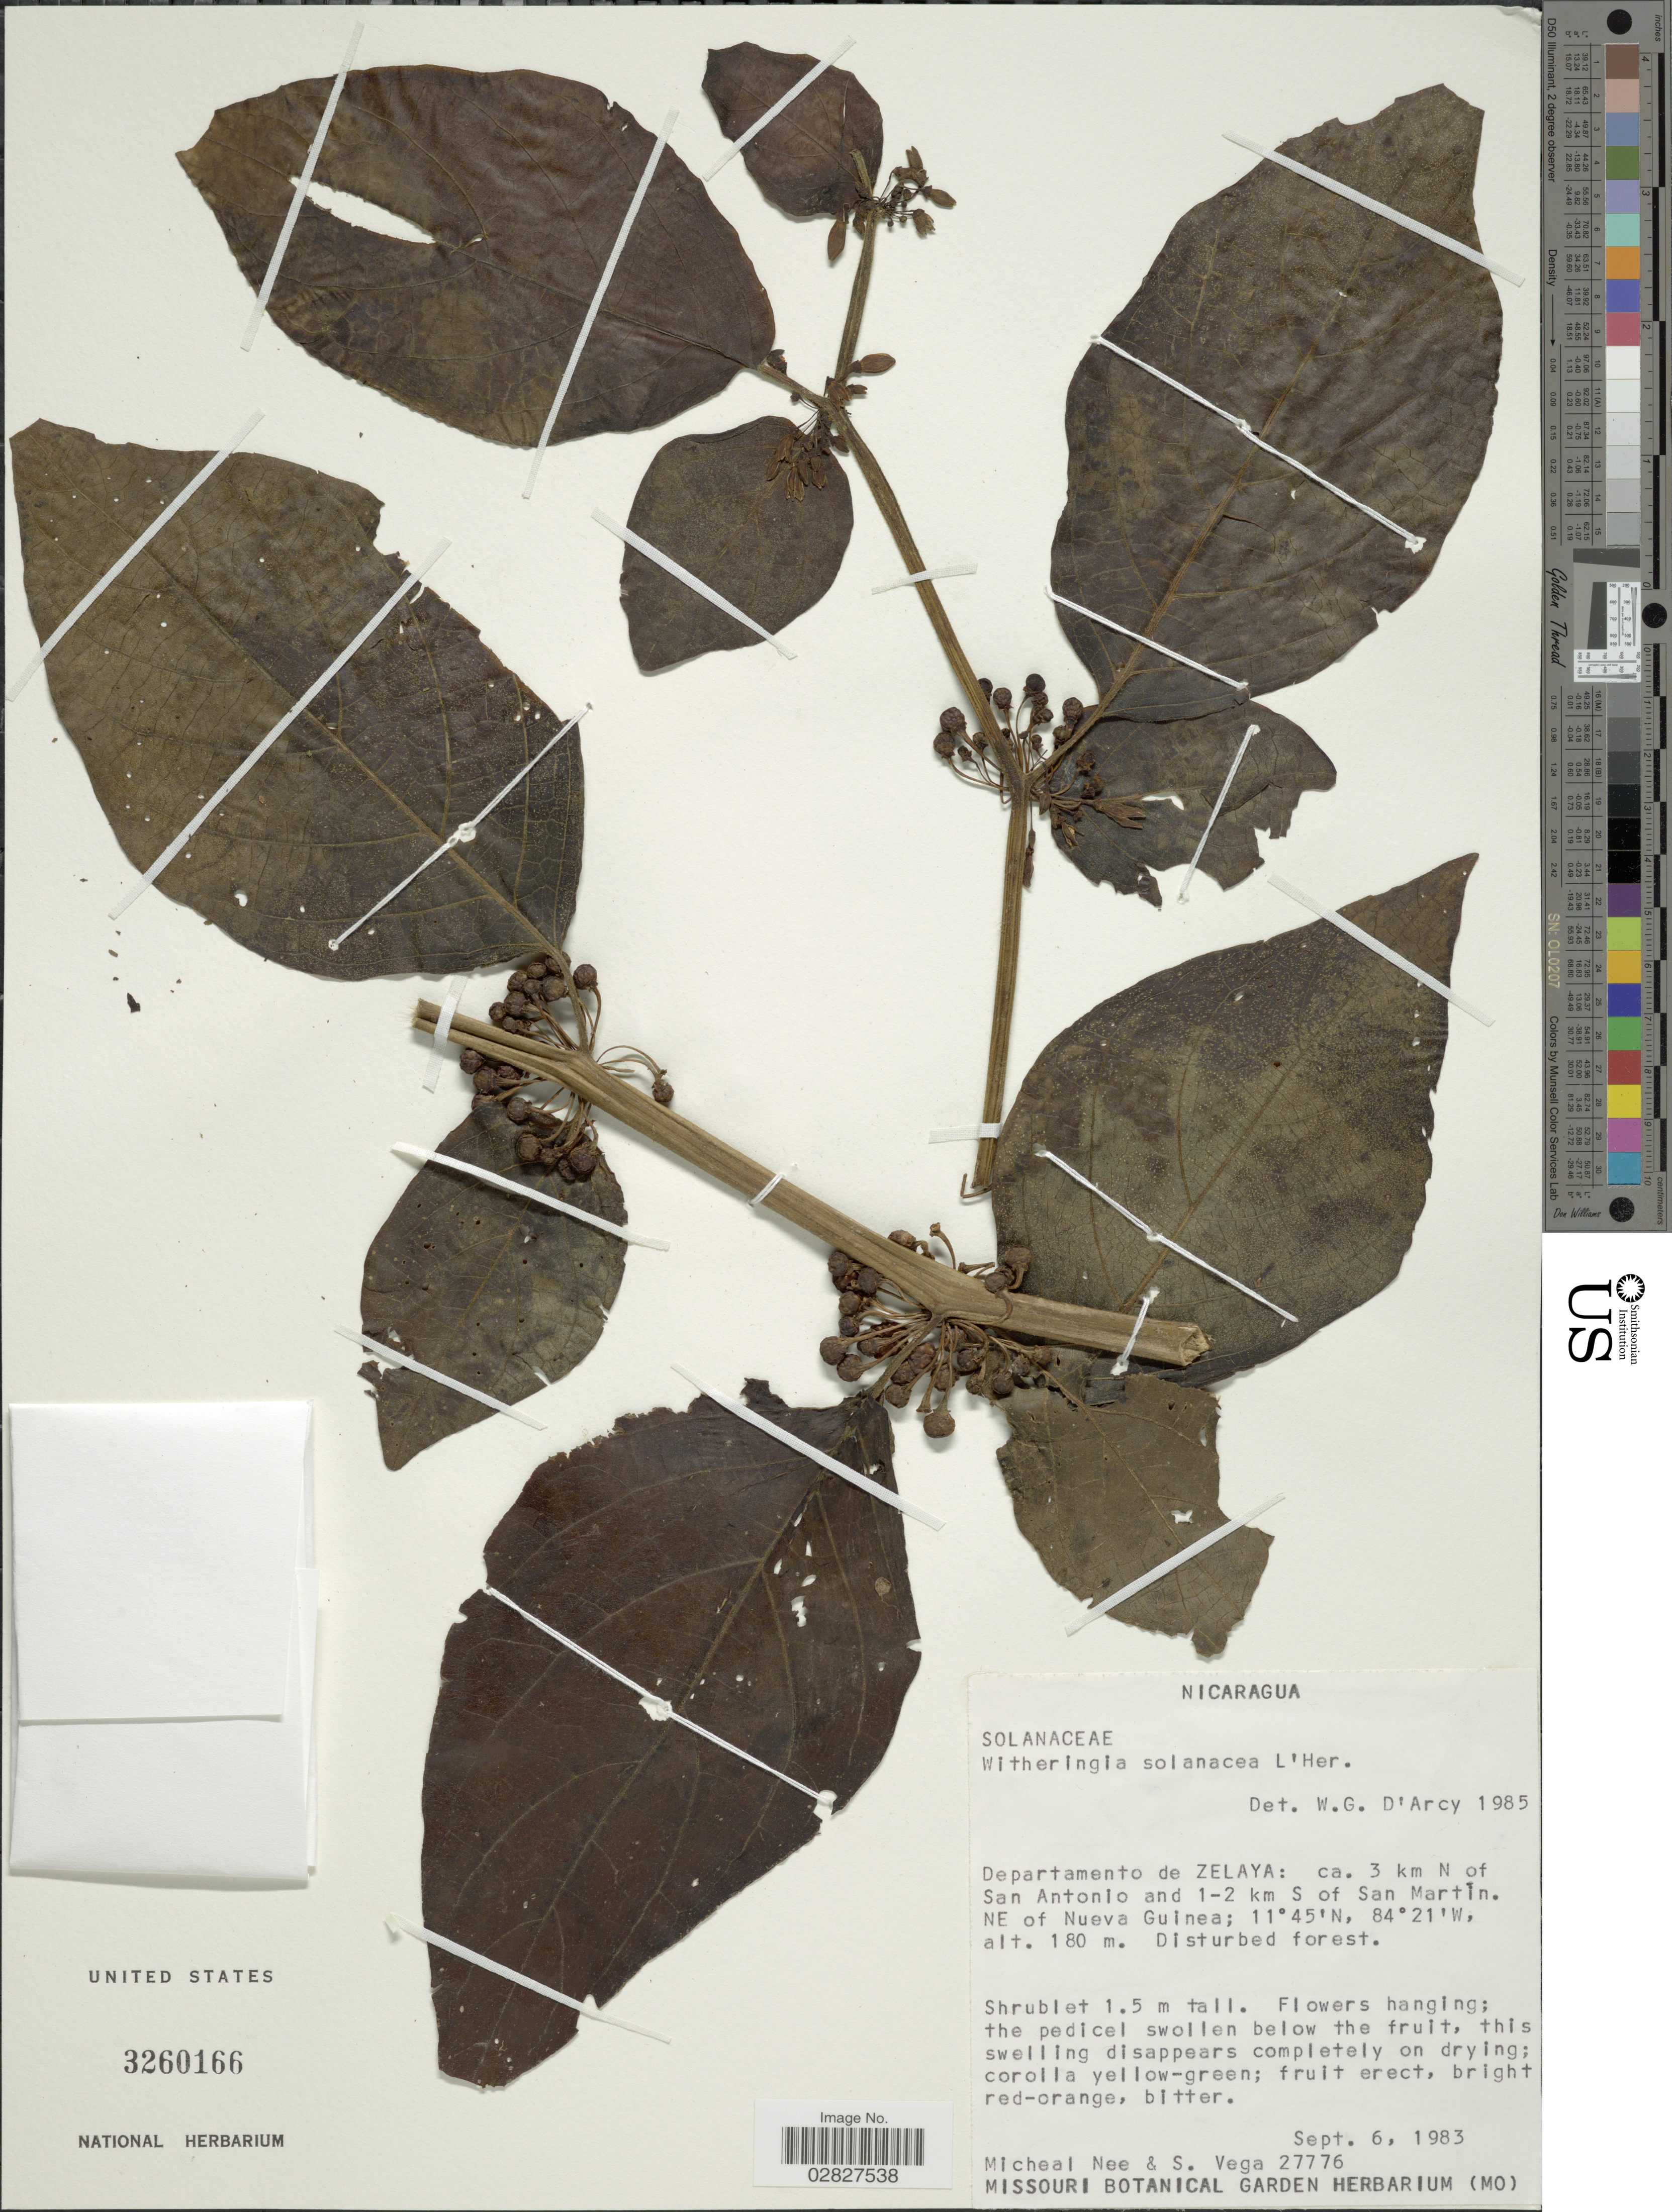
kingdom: Plantae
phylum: Tracheophyta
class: Magnoliopsida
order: Solanales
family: Solanaceae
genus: Witheringia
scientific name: Witheringia solanacea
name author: L'Hér.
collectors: M. Nee & S. Vega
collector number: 27776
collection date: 1983-09-06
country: Nicaragua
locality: Departamento de Zelaya: ca. 3 km N of San Antonio and 1-2 km S of San Martin. NE of Nueva Guinea.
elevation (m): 180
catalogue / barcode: US 3260166